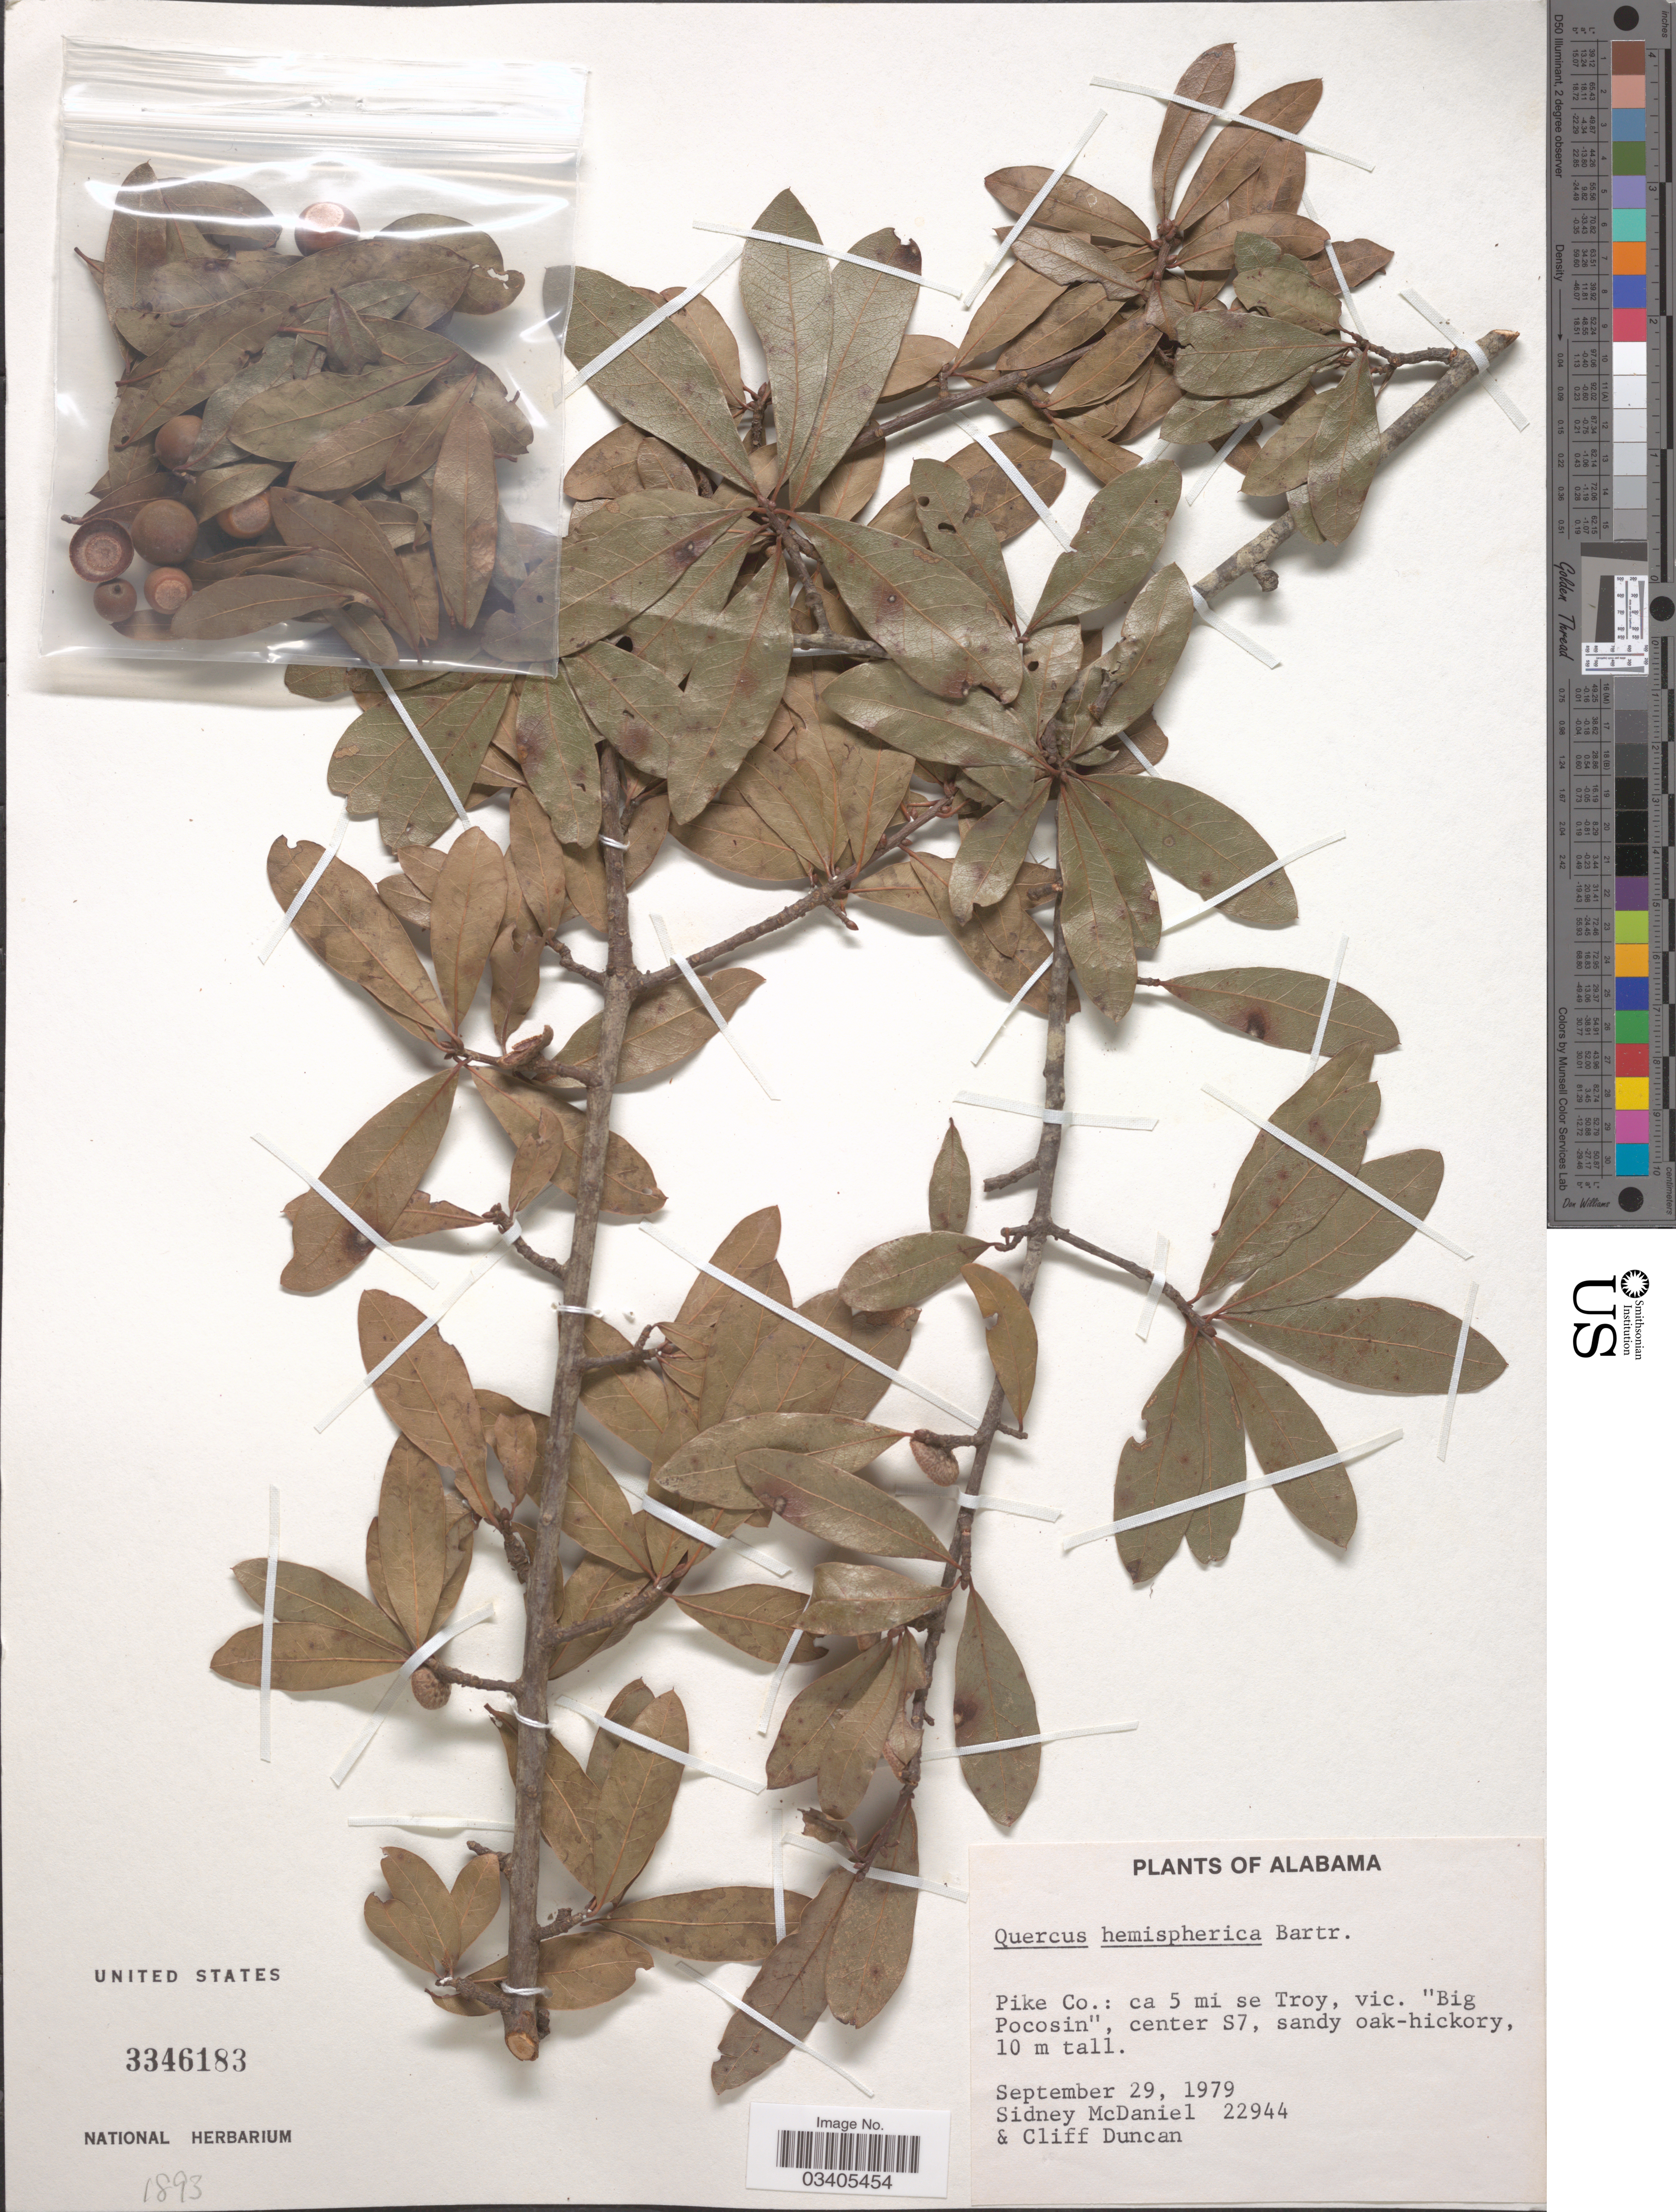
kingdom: Plantae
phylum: Tracheophyta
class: Magnoliopsida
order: Fagales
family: Fagaceae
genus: Quercus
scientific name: Quercus hemisphaerica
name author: W. Bartram ex Willd.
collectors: S. McDaniel & C. Duncan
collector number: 22944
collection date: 1979-09-29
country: United States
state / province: Alabama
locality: Pike Co.: ca 5 mi se Troy, vic. "Big Pocosin", center S7.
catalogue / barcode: US 3346183